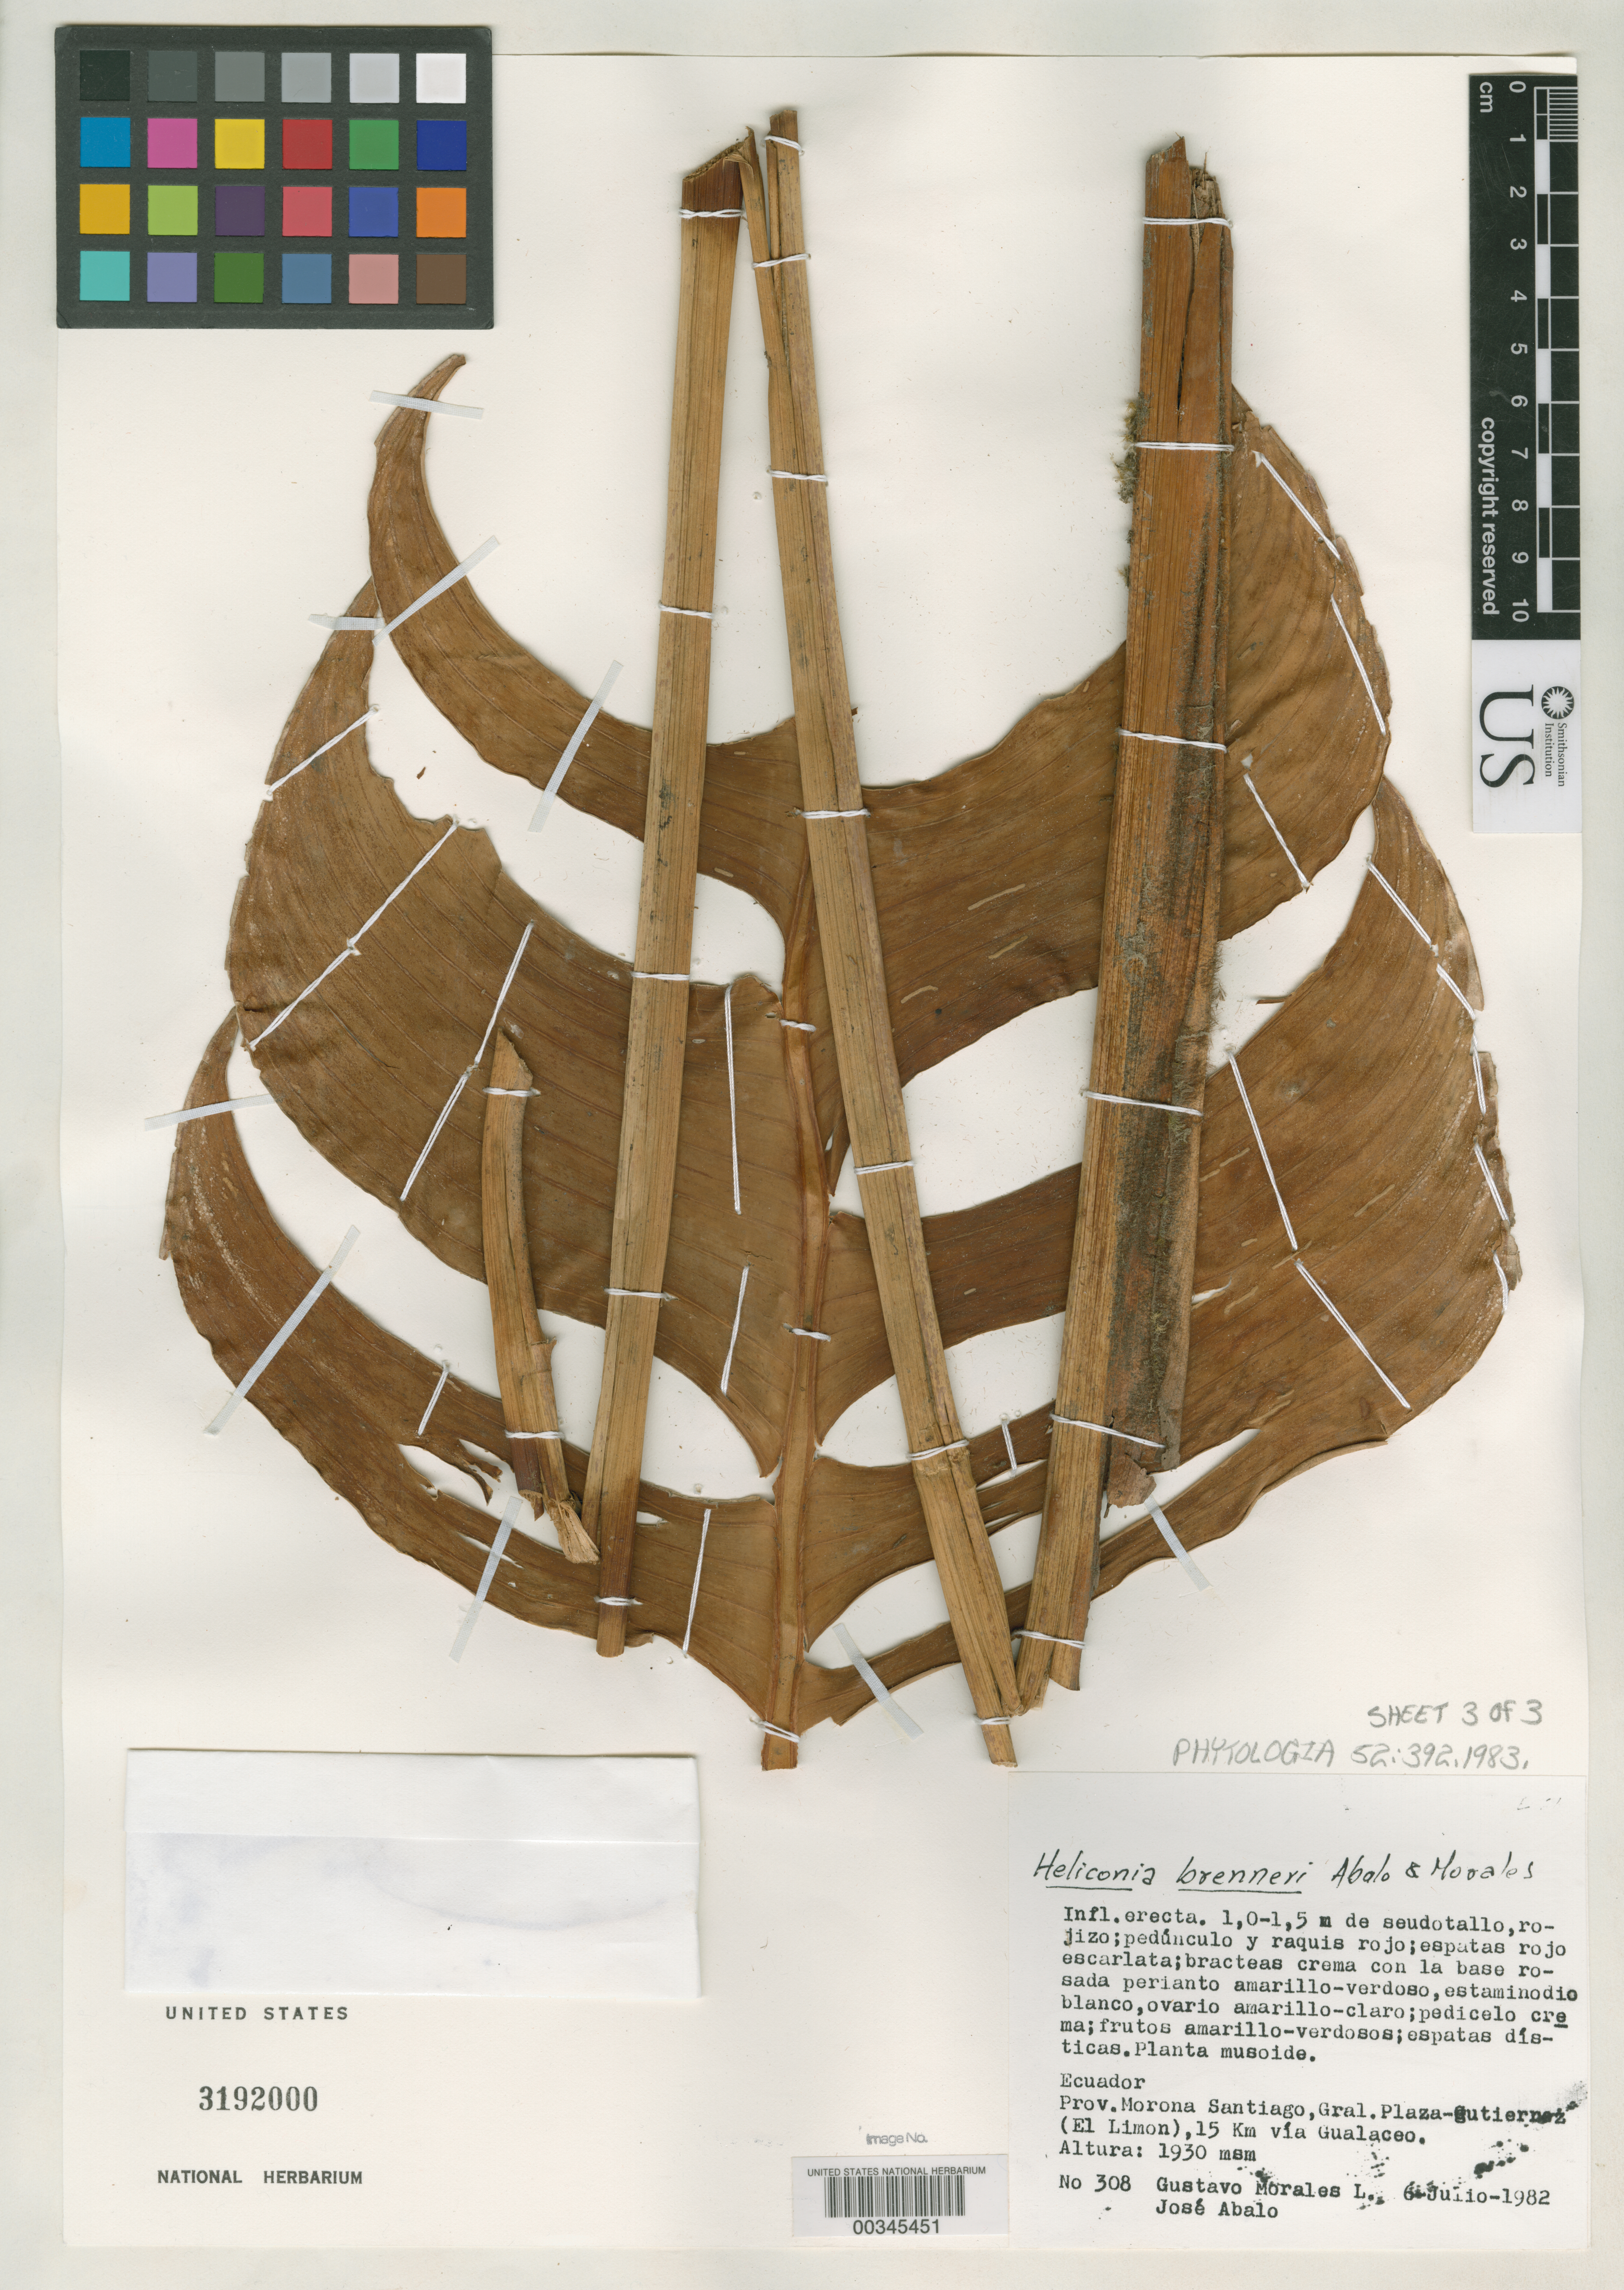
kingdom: Plantae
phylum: Tracheophyta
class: Liliopsida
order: Zingiberales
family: Heliconiaceae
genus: Heliconia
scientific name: Heliconia brenneri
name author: Abalo & G. Morales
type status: Isotype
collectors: G. Morales L. & J. E. Abalo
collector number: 308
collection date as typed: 06 Jul 1982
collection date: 1982-07-06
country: Ecuador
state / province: Morona-Santiago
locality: Gral. Plaza - Gutierrez (El Limon), 15 km via Gualaceo.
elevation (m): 1930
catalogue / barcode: US 3192000